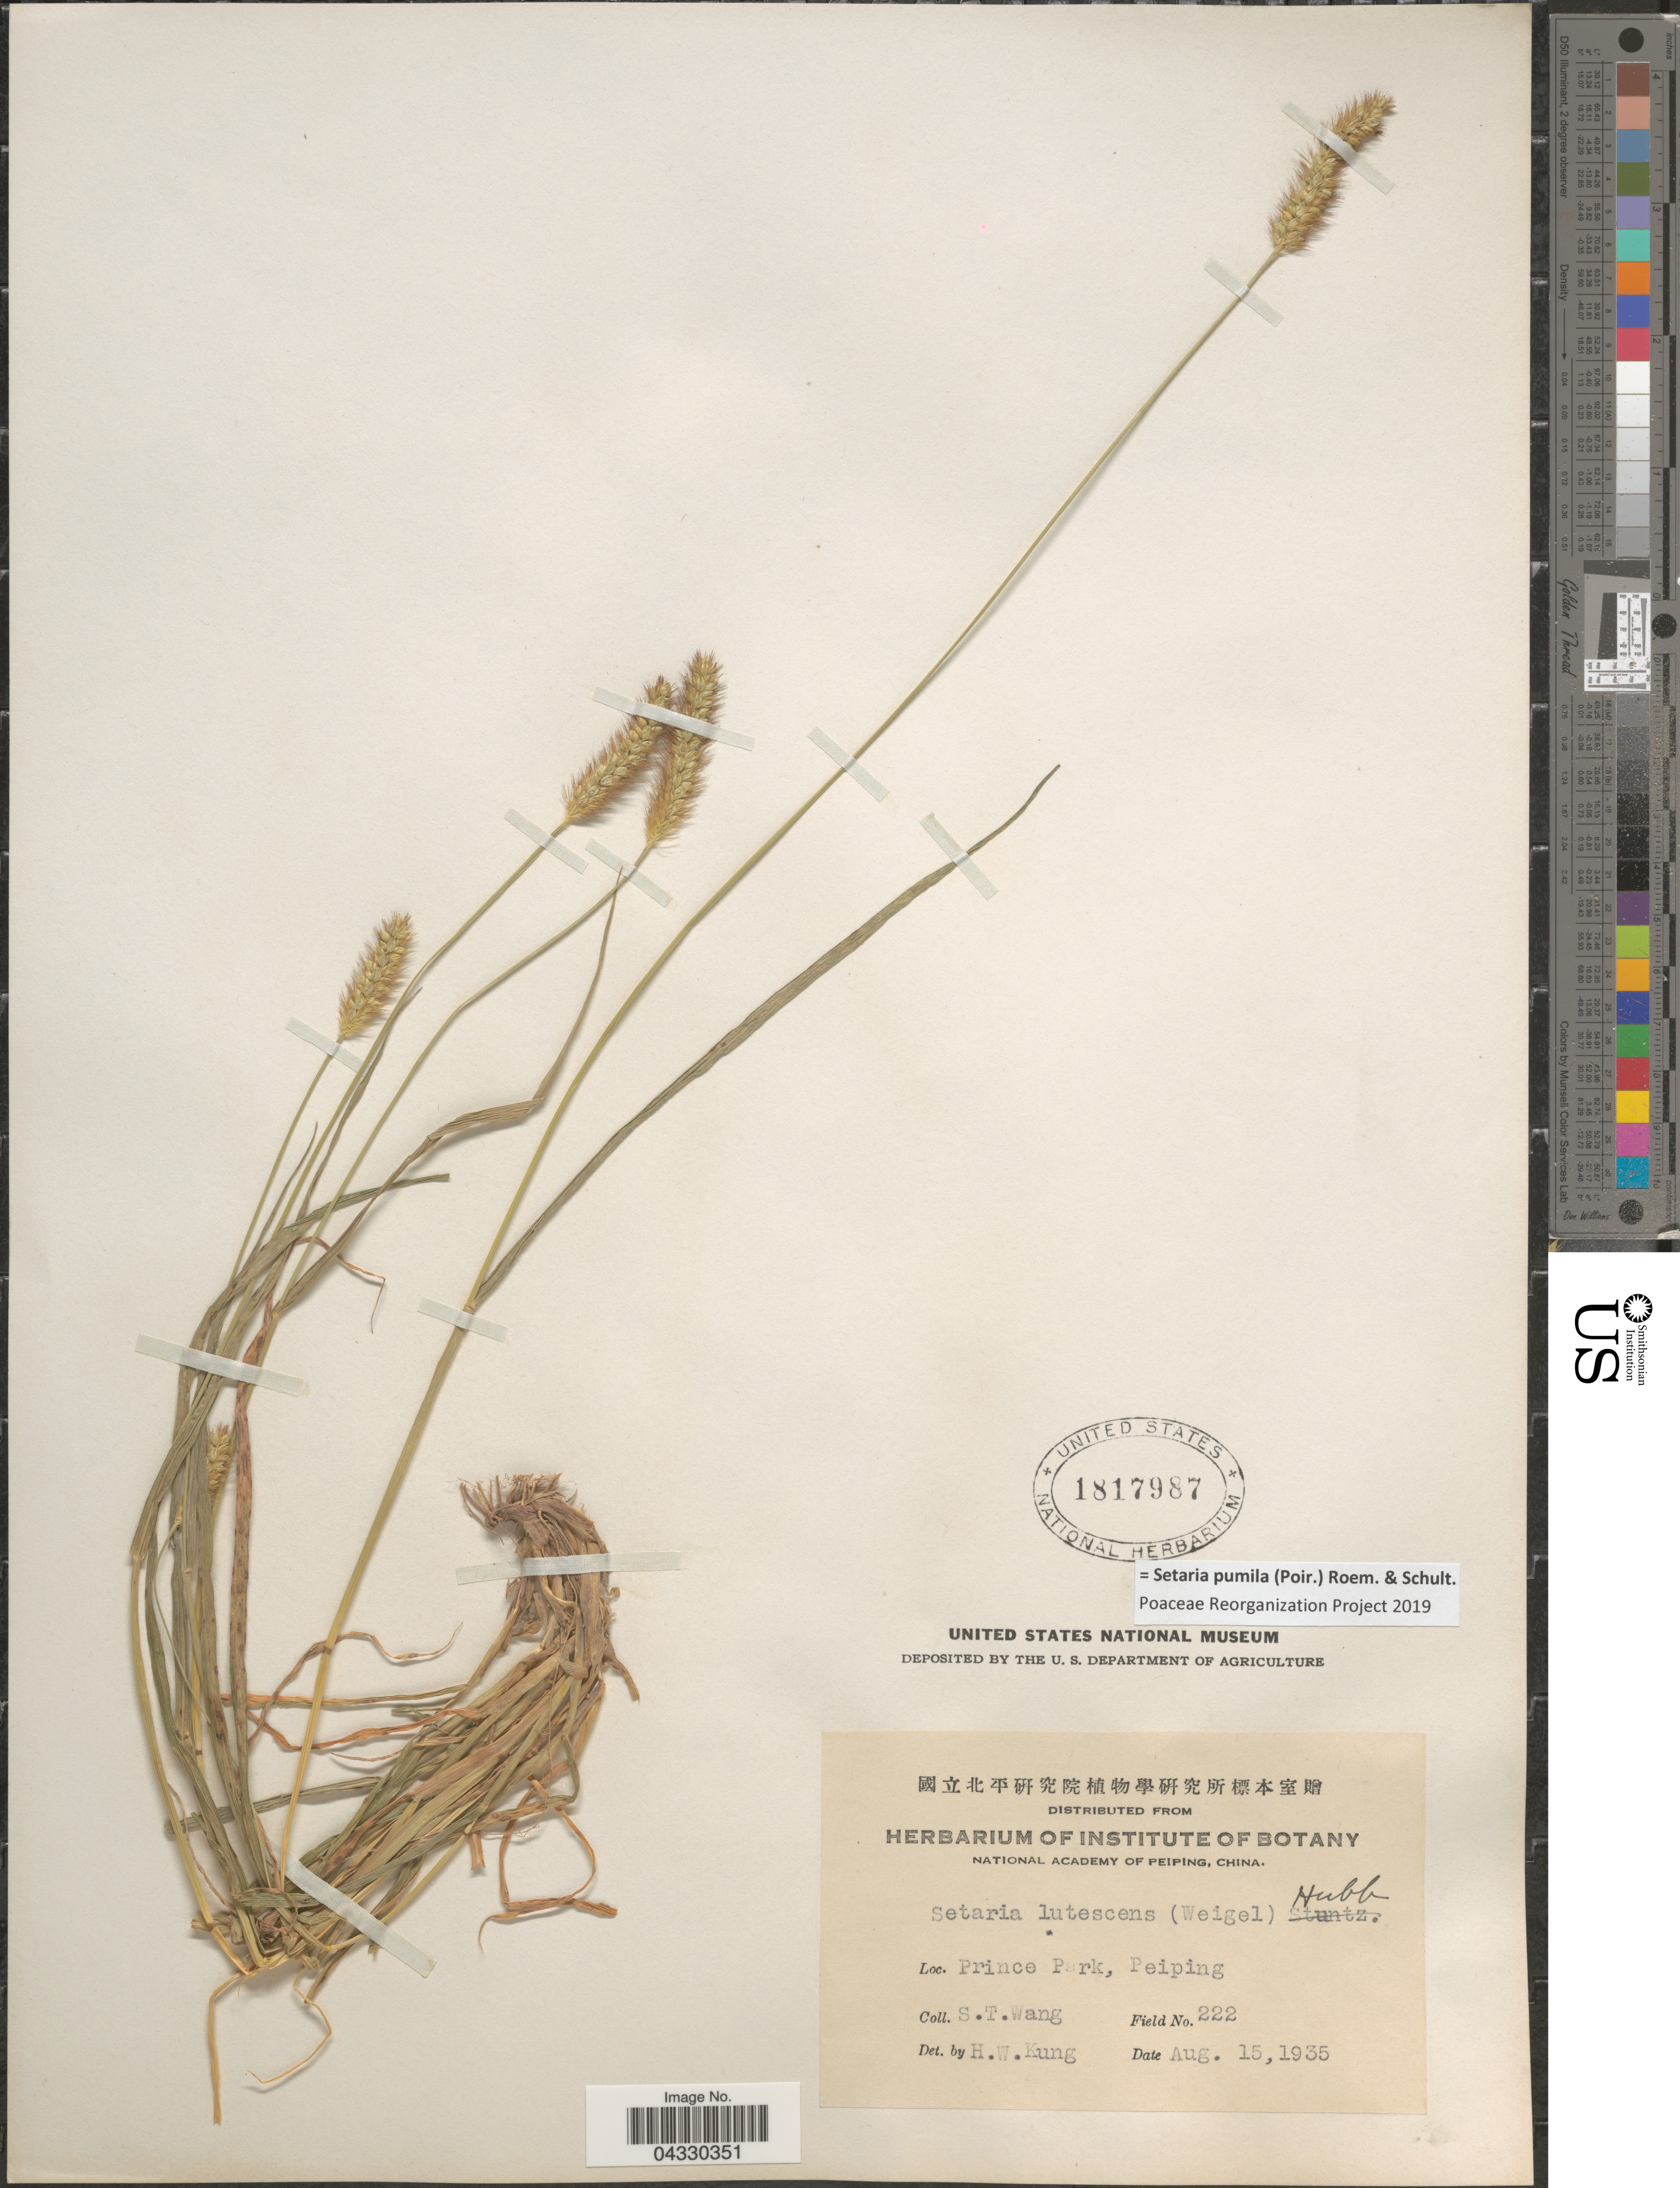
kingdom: Plantae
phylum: Tracheophyta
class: Liliopsida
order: Poales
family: Poaceae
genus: Setaria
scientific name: Setaria pumila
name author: (Poir.) Roem. & Schult.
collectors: S. Wang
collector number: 222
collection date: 1935-08-15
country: China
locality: Prince Park, Peiping.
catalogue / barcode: US 1817987